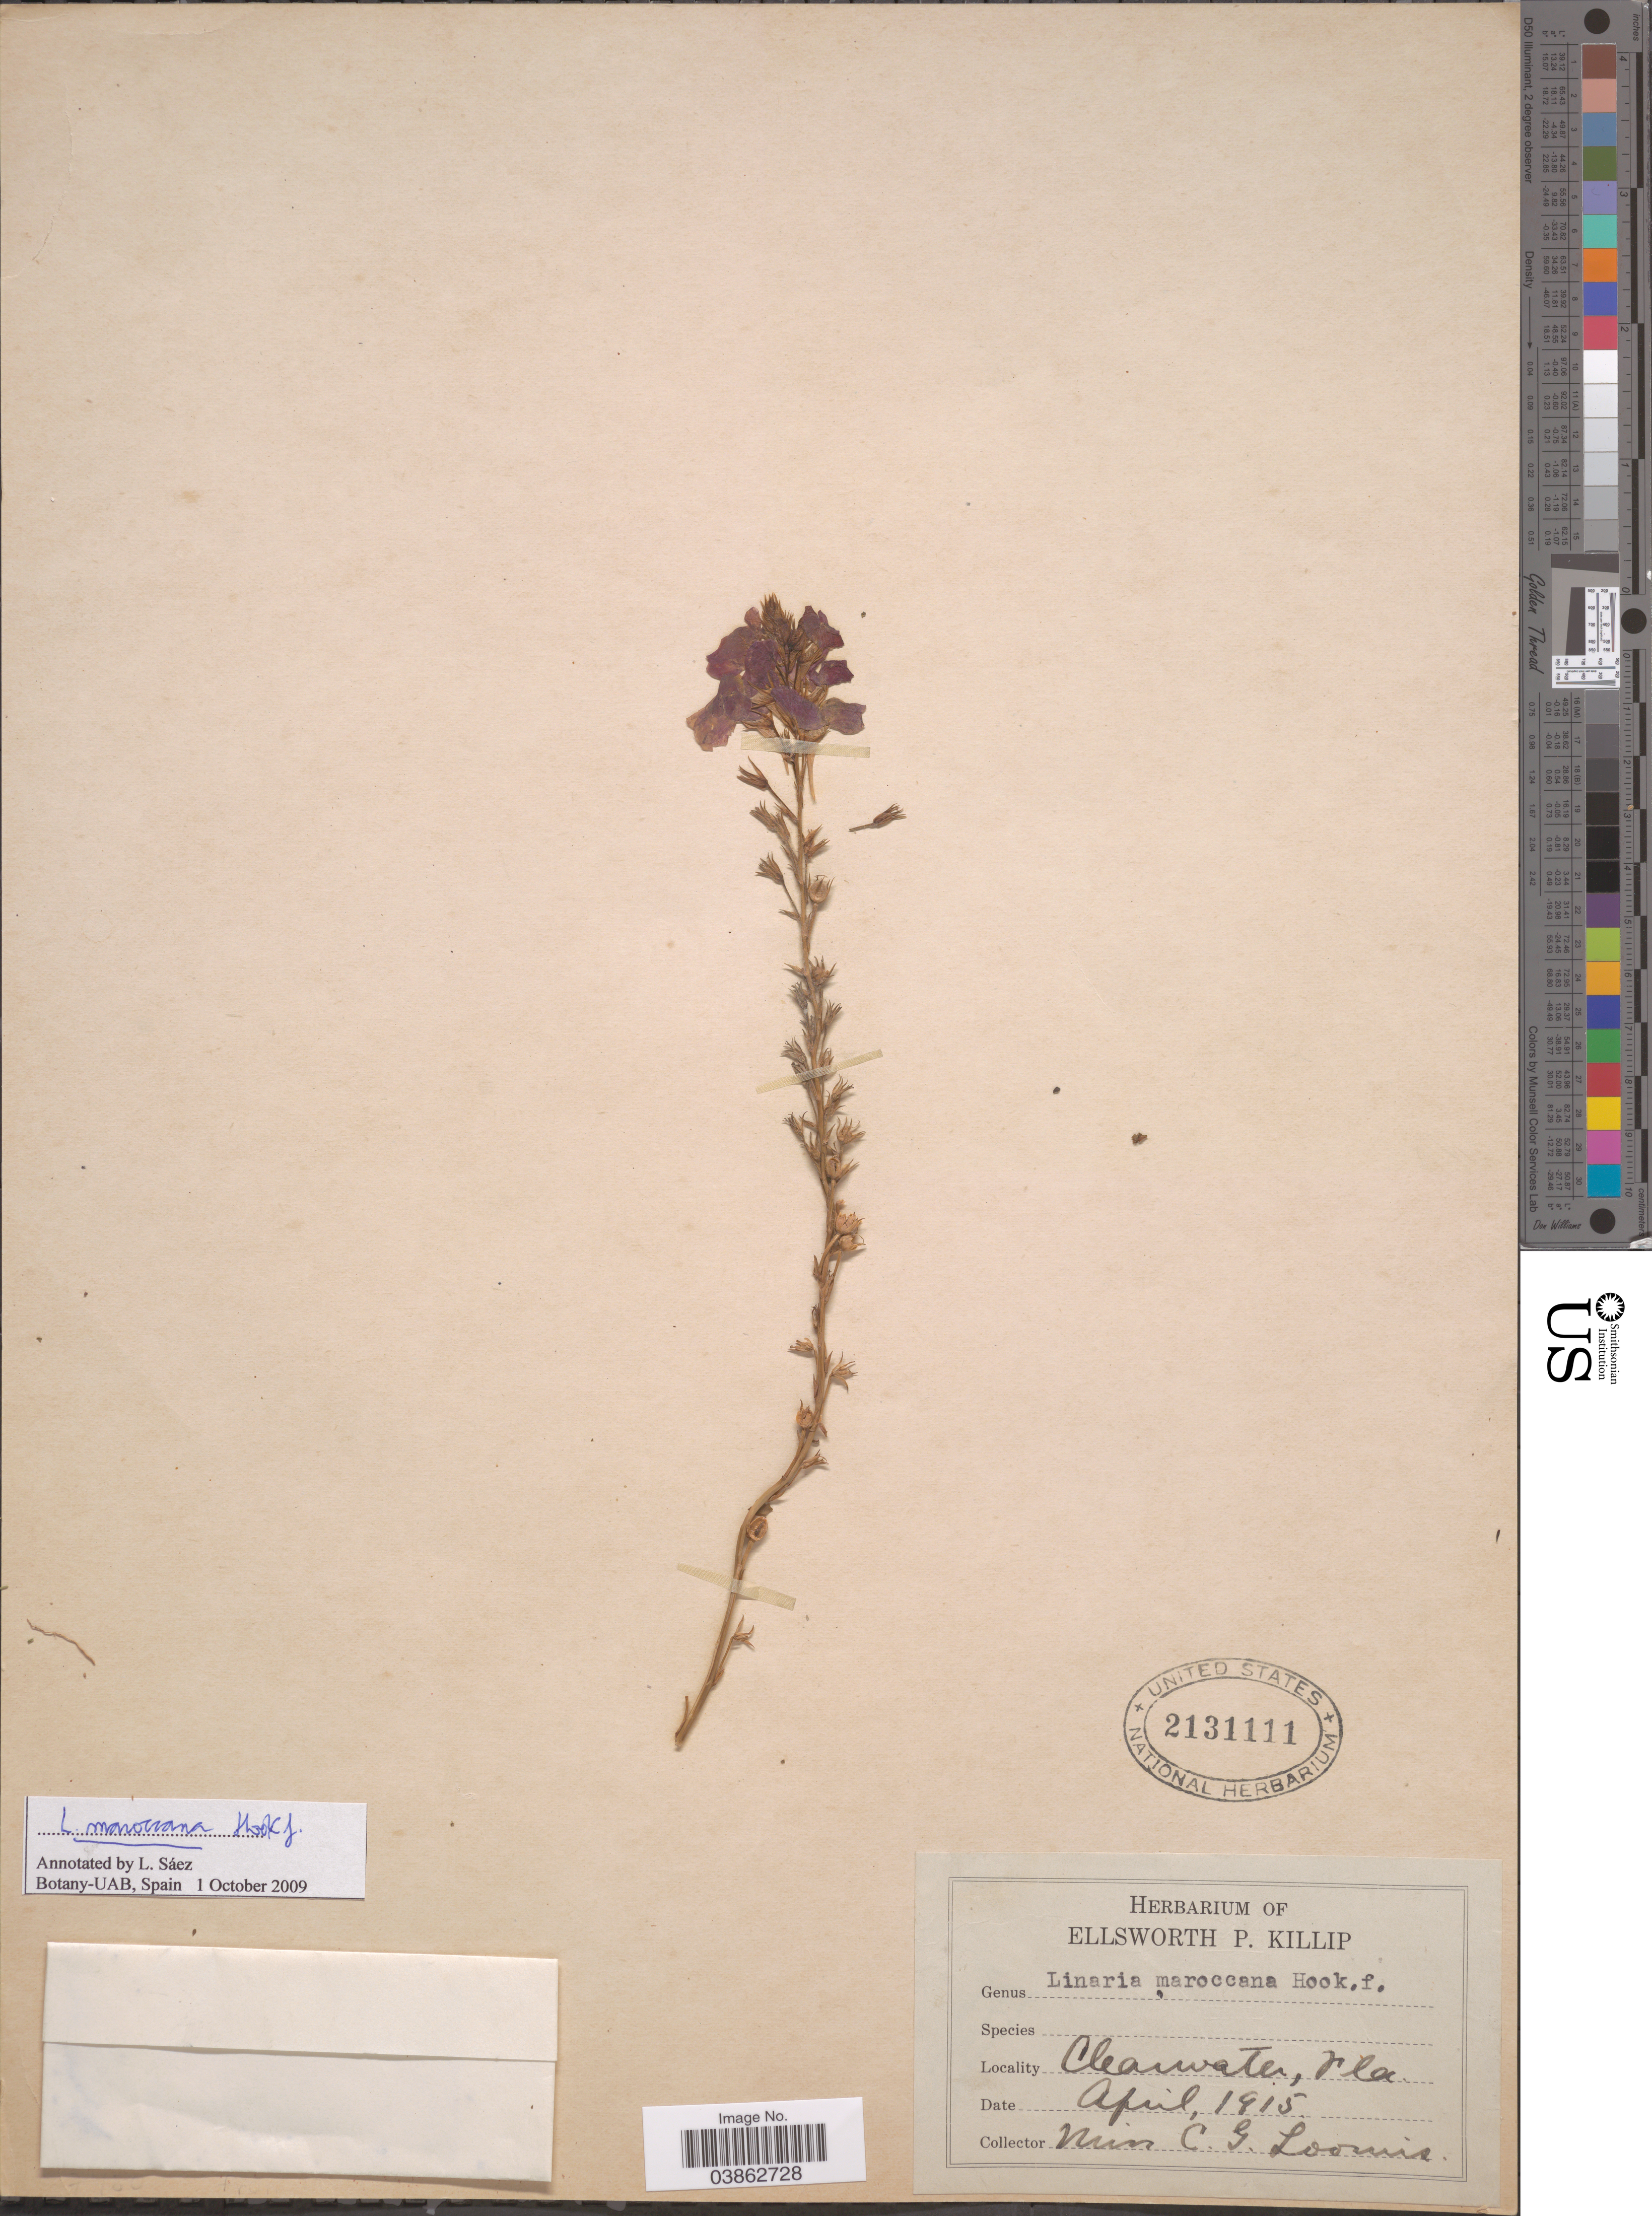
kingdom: Plantae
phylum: Tracheophyta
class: Magnoliopsida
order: Lamiales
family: Plantaginaceae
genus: Linaria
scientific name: Linaria maroccana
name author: Hook. f.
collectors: C. Loormis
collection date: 1915-04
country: United States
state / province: Florida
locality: Clearwater.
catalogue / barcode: US 2131111